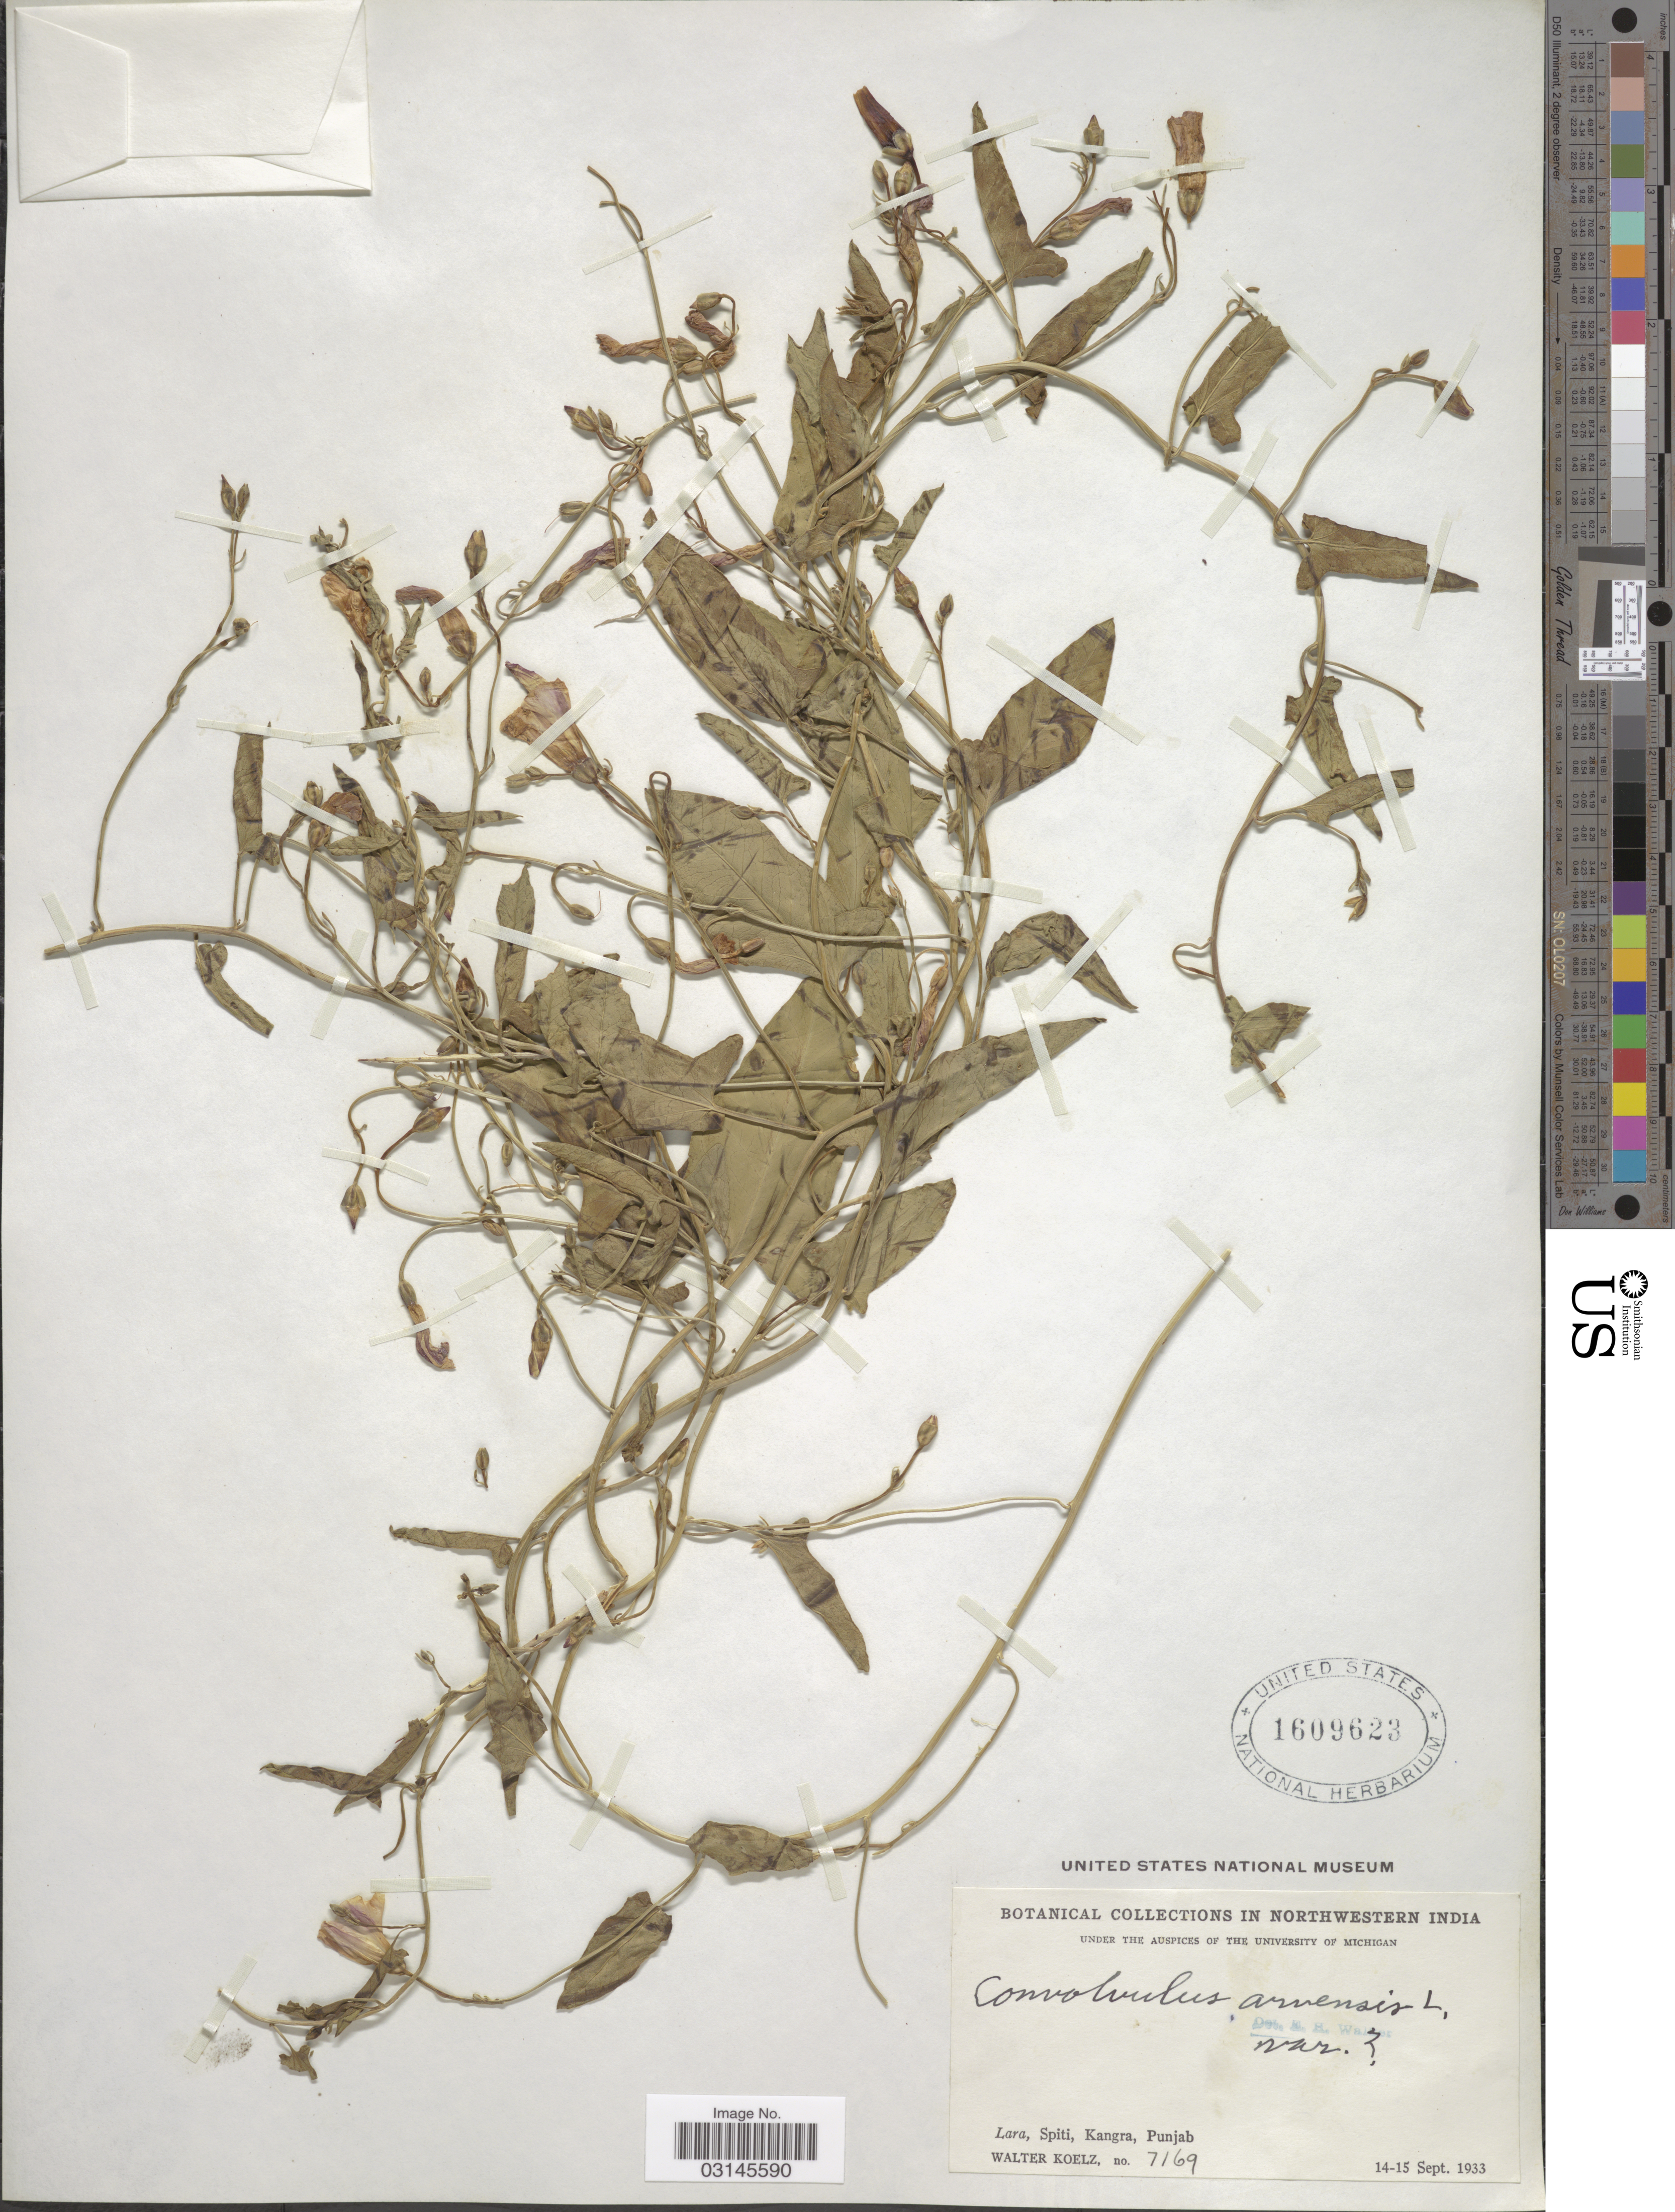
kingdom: Plantae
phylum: Tracheophyta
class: Magnoliopsida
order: Solanales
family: Convolvulaceae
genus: Convolvulus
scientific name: Convolvulus arvensis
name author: L.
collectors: W. N. Koelz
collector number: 7169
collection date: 1933-09-14/1933-09-15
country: India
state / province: Punjab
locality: Northwestern India. Lara, Spiti, Kangra.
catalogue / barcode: US 1609623